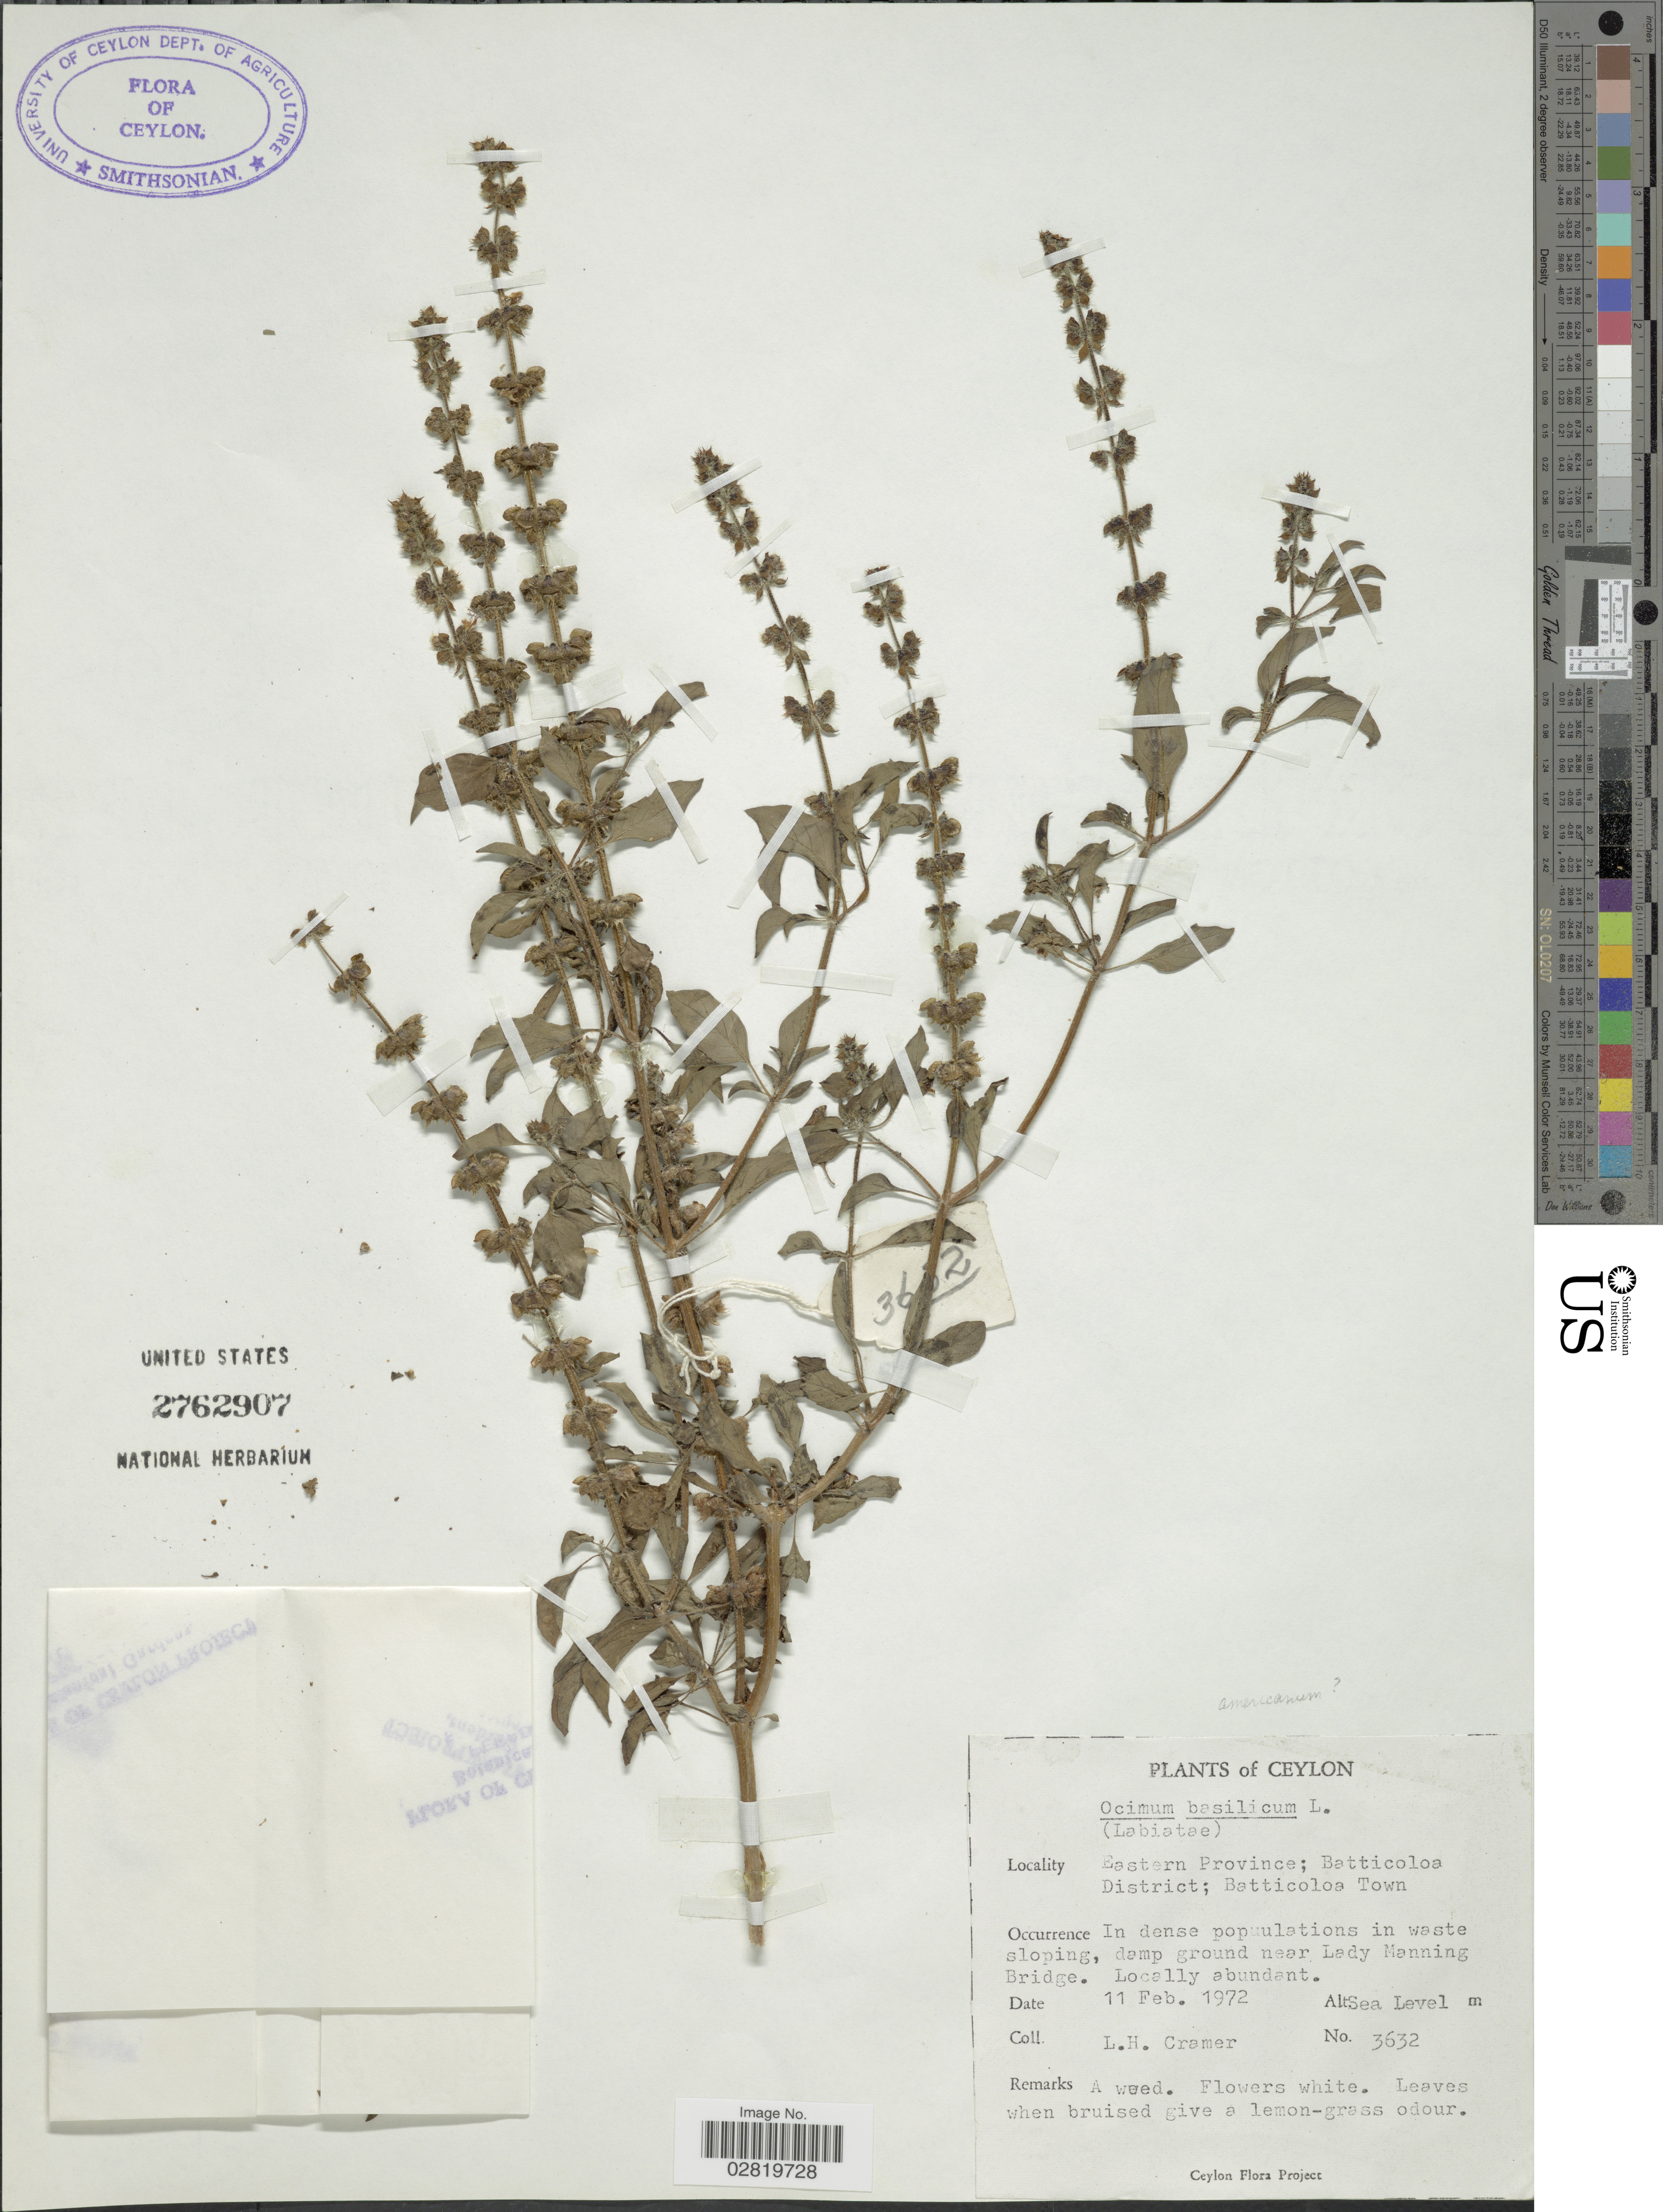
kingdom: Plantae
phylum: Tracheophyta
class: Magnoliopsida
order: Lamiales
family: Lamiaceae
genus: Ocimum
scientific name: Ocimum americanum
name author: L.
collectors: L. H. Cramer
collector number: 3632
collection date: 1972-02-11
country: Sri Lanka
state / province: Eastern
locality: Ceylon, Eastern Province; Batticoloa District; Batticoloa Town. Near Lady Manning Bridge.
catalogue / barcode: US 2762907